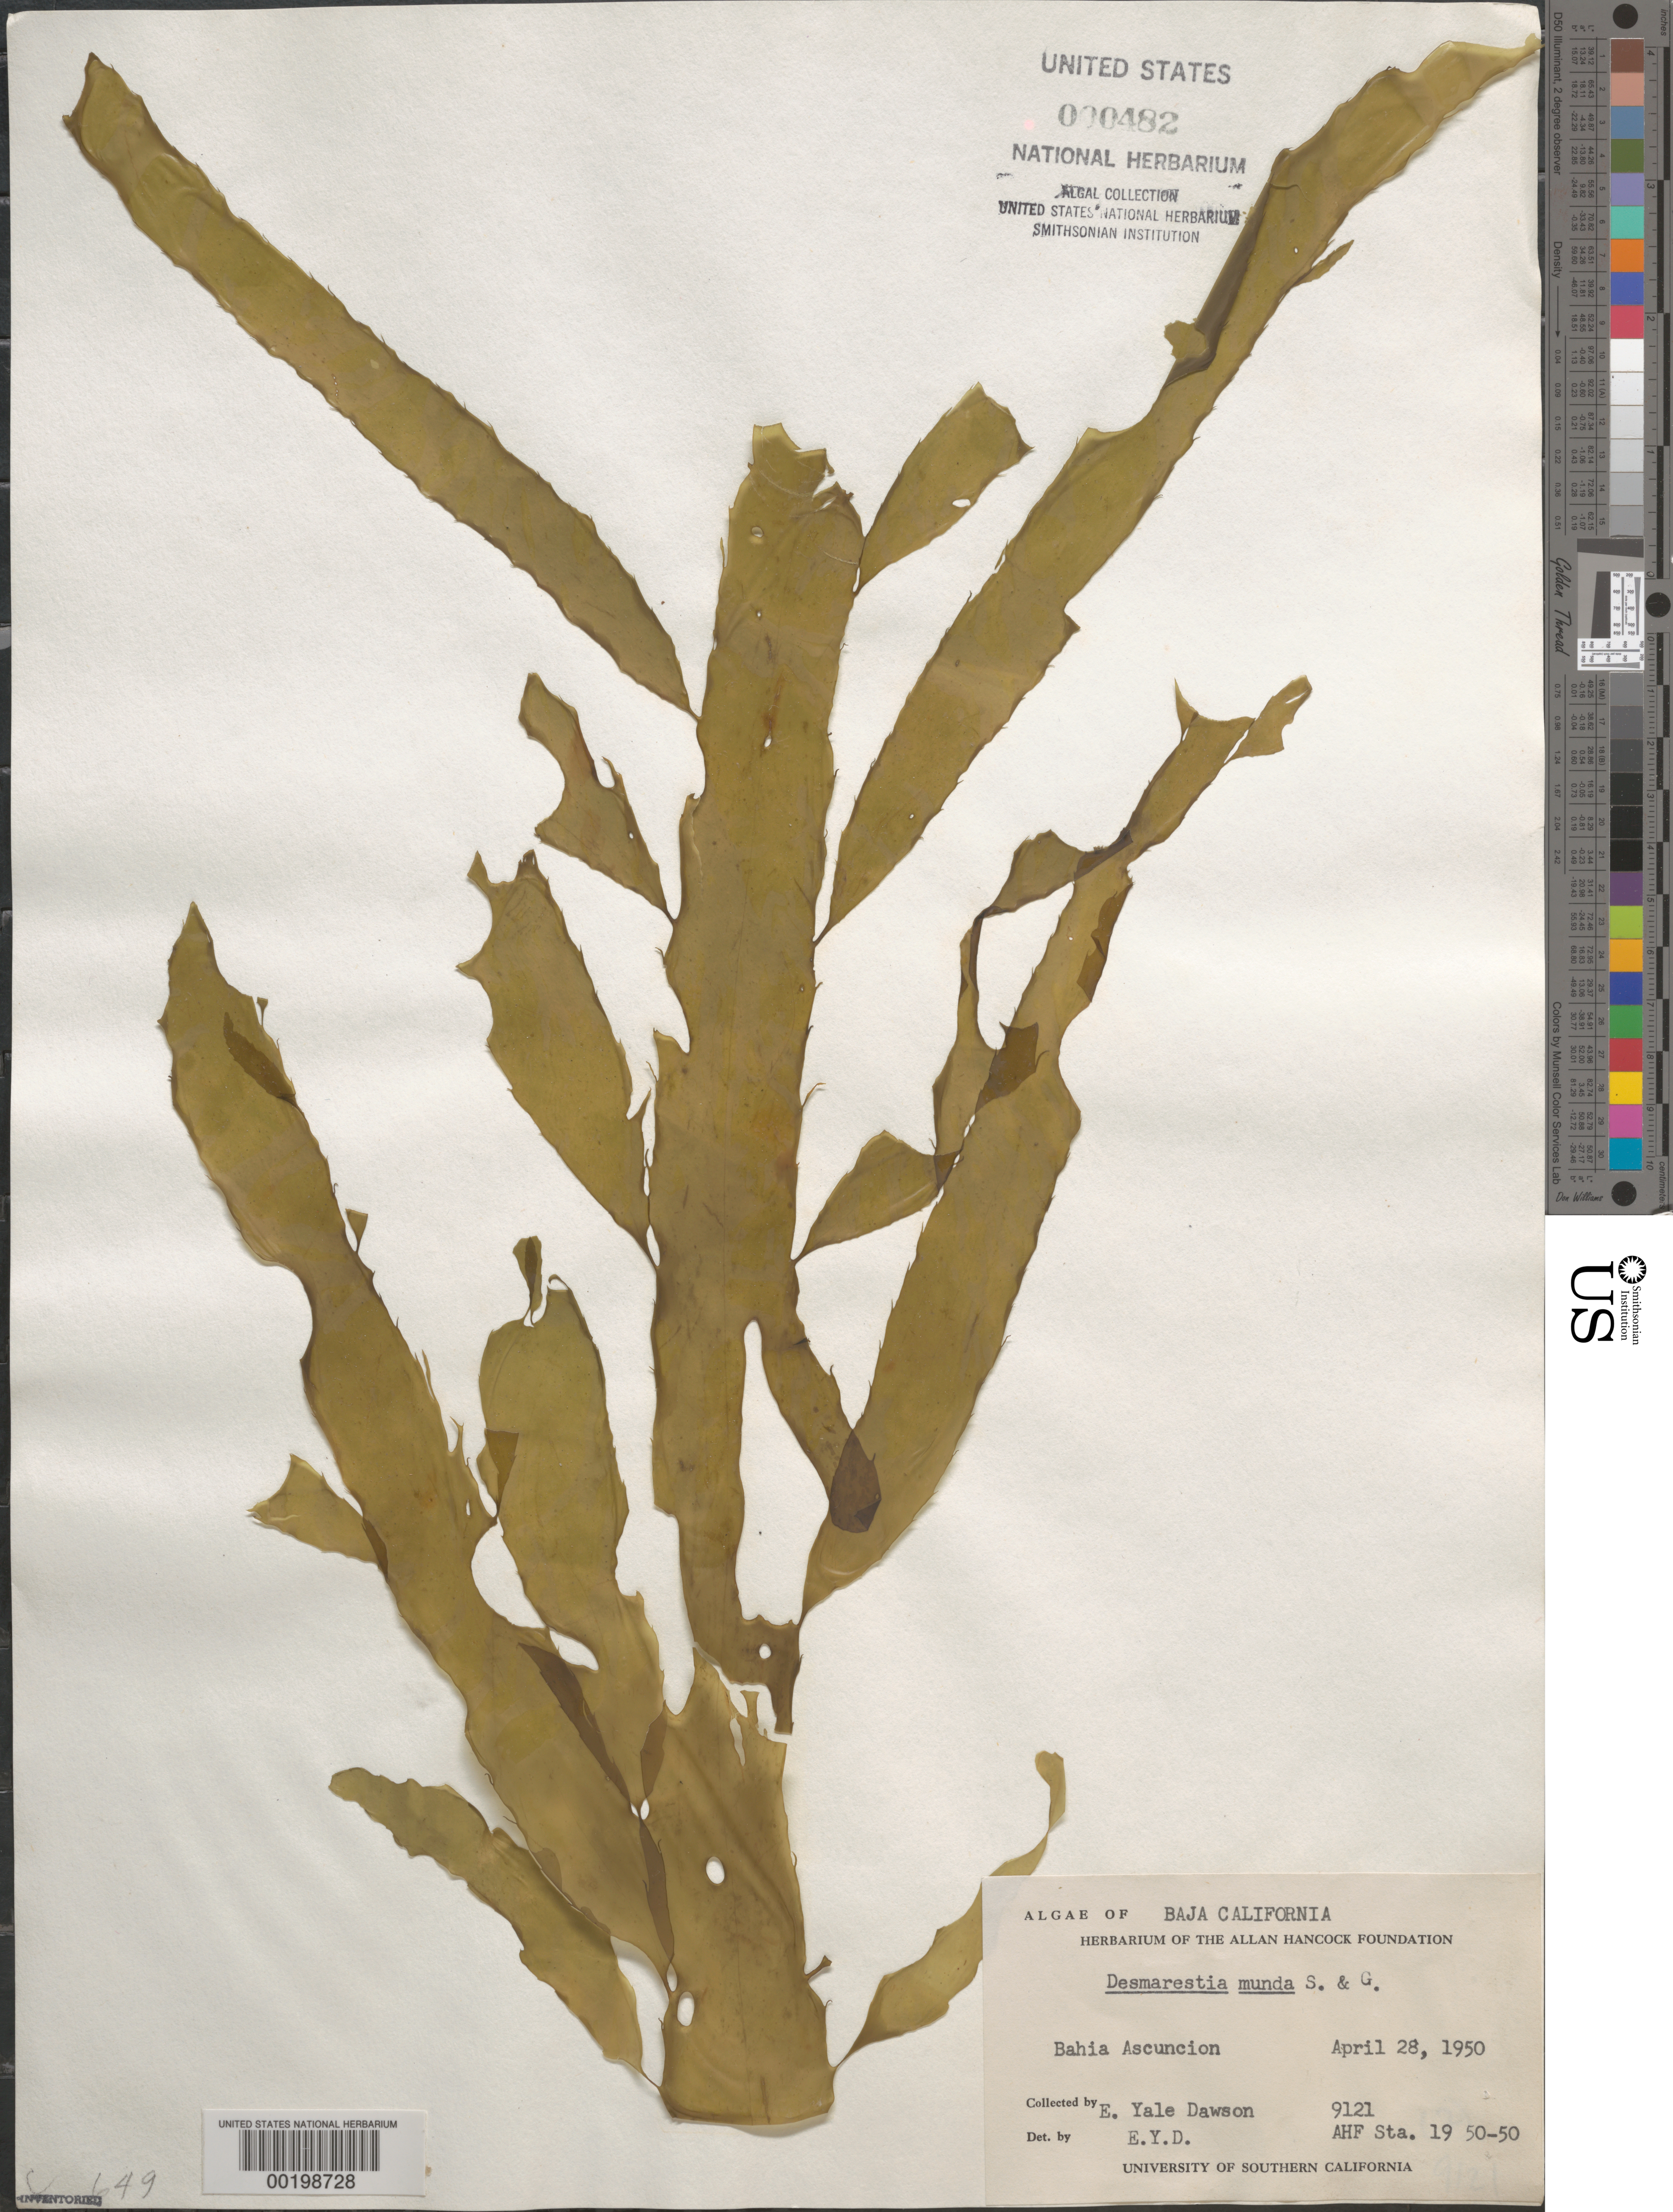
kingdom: Chromista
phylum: Ochrophyta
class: Phaeophyceae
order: Desmarestiales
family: Desmarestiaceae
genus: Desmarestia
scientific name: Desmarestia munda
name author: Setch. & N.L. Gardner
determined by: Dawson, E. Y.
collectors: E. Y. Dawson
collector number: EYD 9121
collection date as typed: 28 Apr 1950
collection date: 1950-04-28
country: Mexico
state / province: Baja California Sur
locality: Bahia Asuncion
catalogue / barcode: US 482